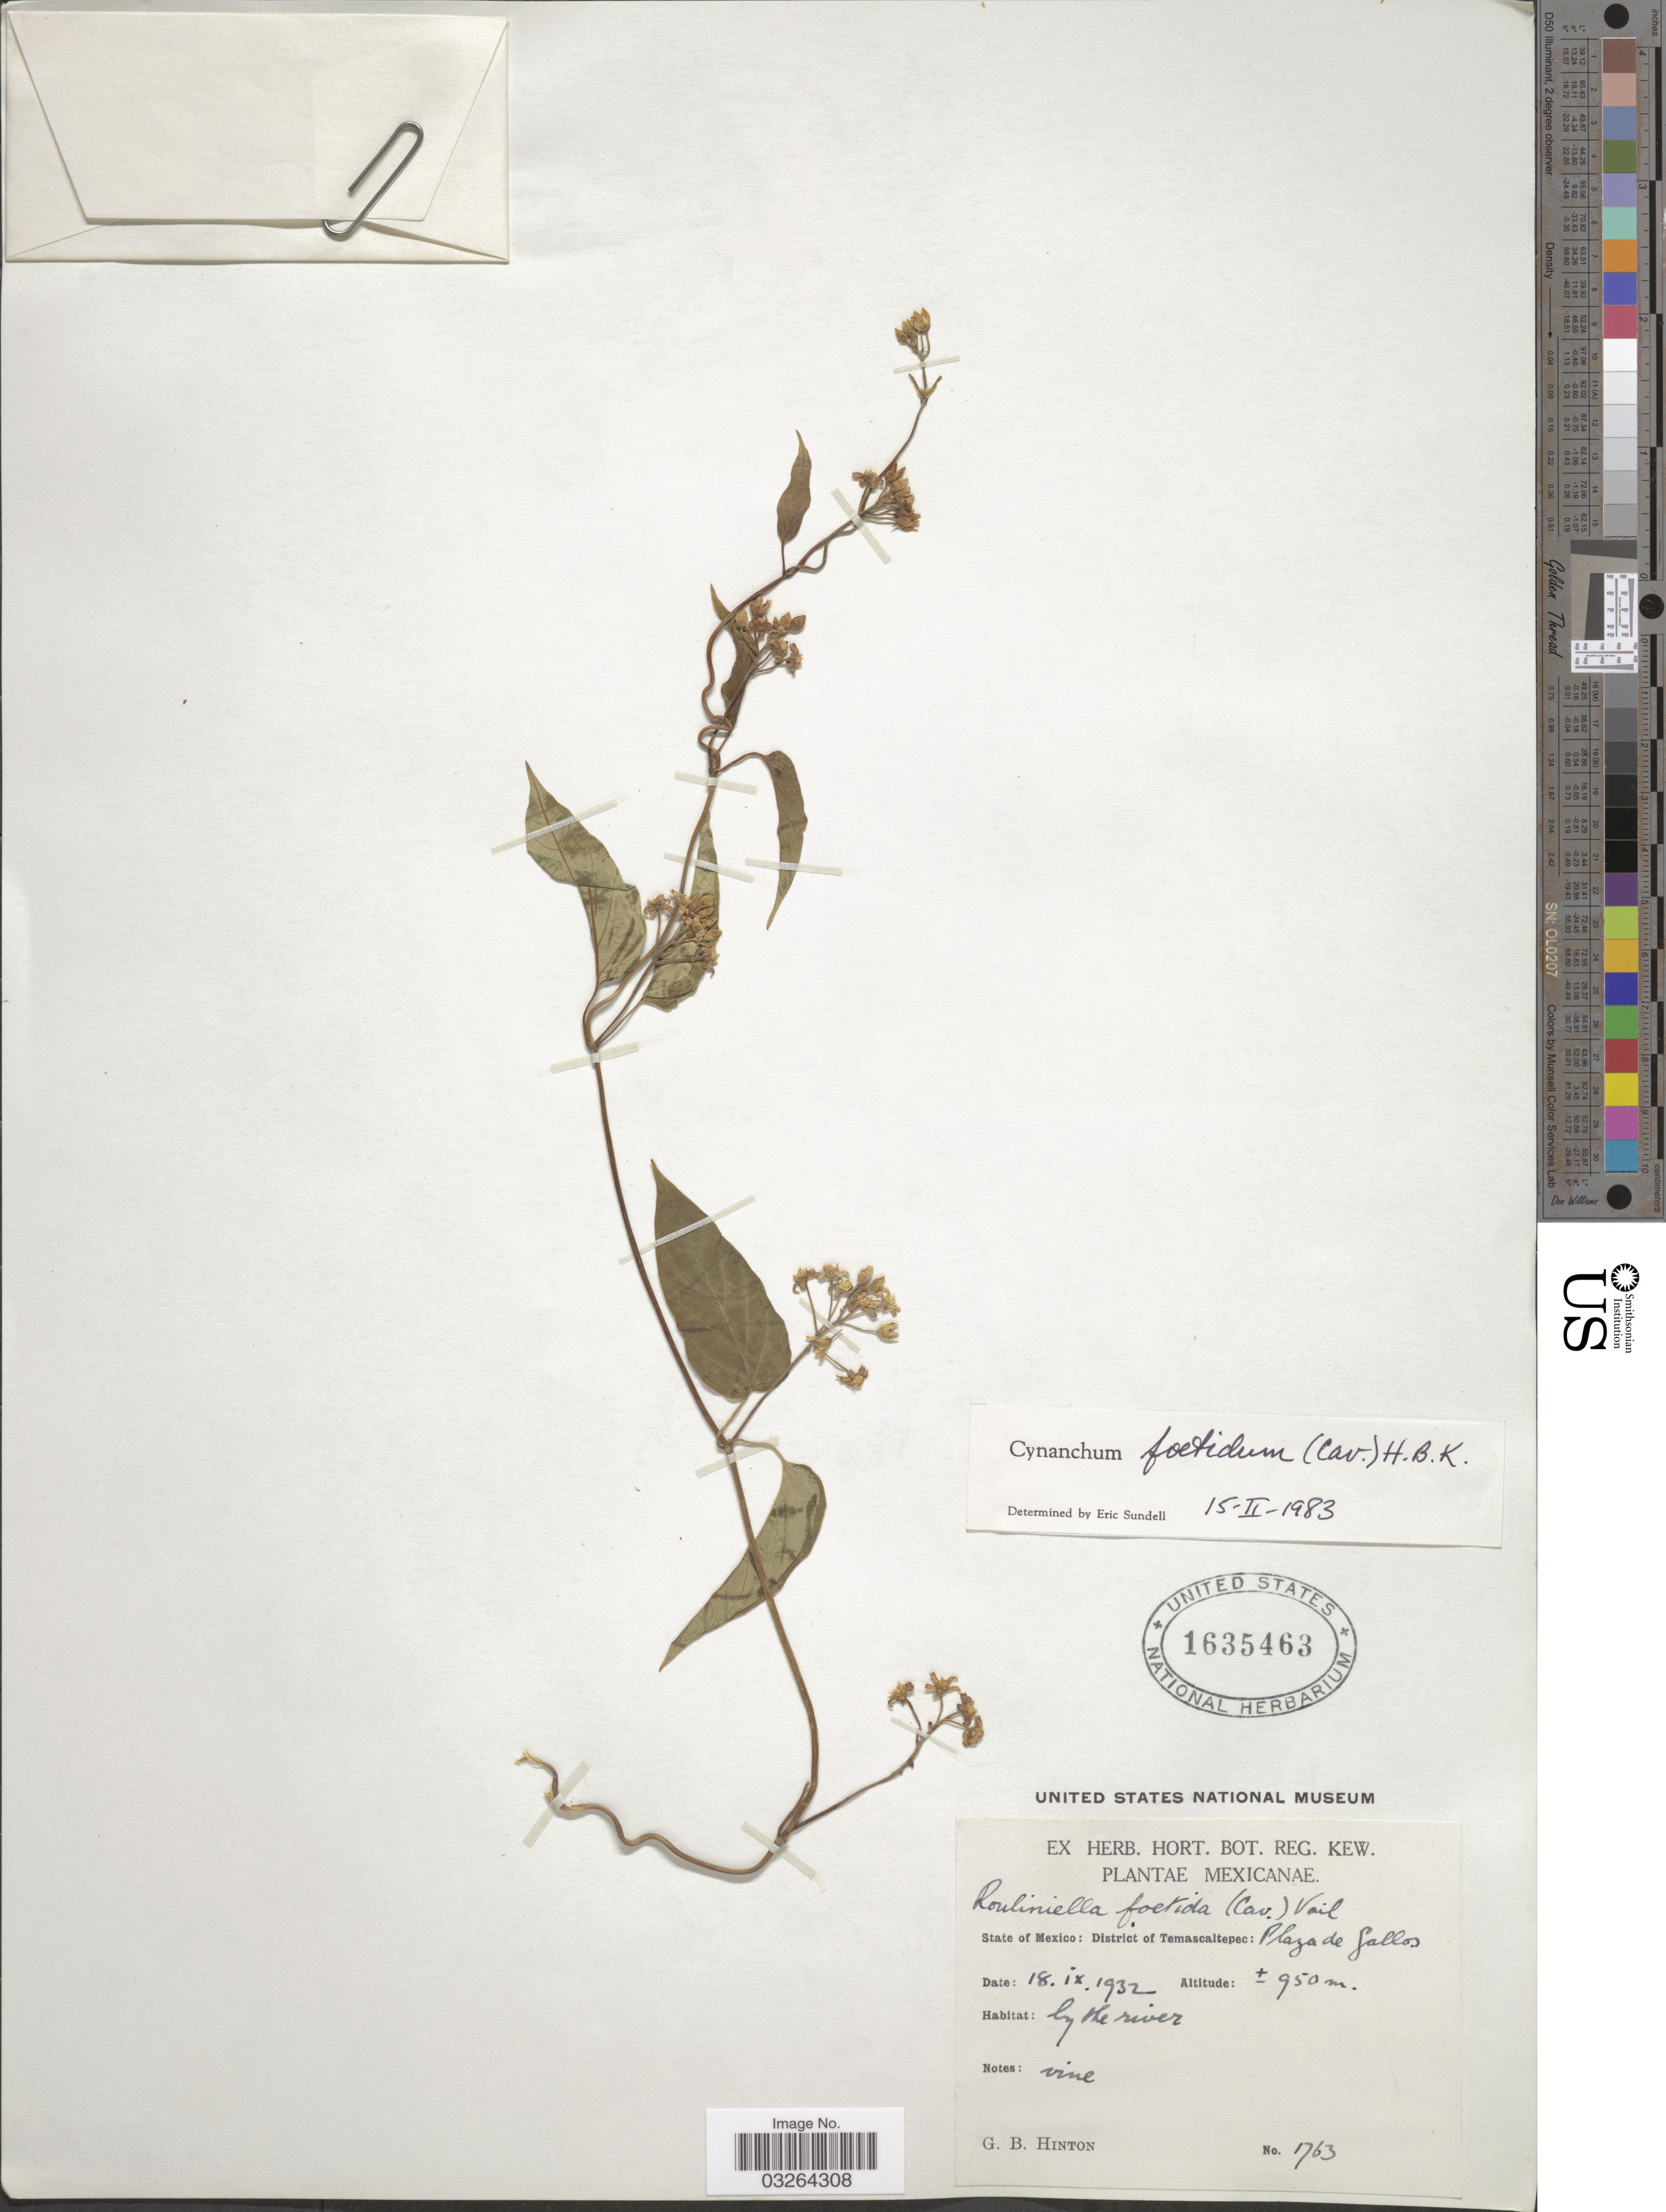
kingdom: Plantae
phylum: Tracheophyta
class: Magnoliopsida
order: Gentianales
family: Apocynaceae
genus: Cynanchum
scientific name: Cynanchum foetidum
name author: (Cav.) Kunth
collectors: G. B. Hinton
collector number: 1763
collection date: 1932-09-18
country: Mexico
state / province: México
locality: District of Temascaltepec: Plaza de Gallos.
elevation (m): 950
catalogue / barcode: US 1635463